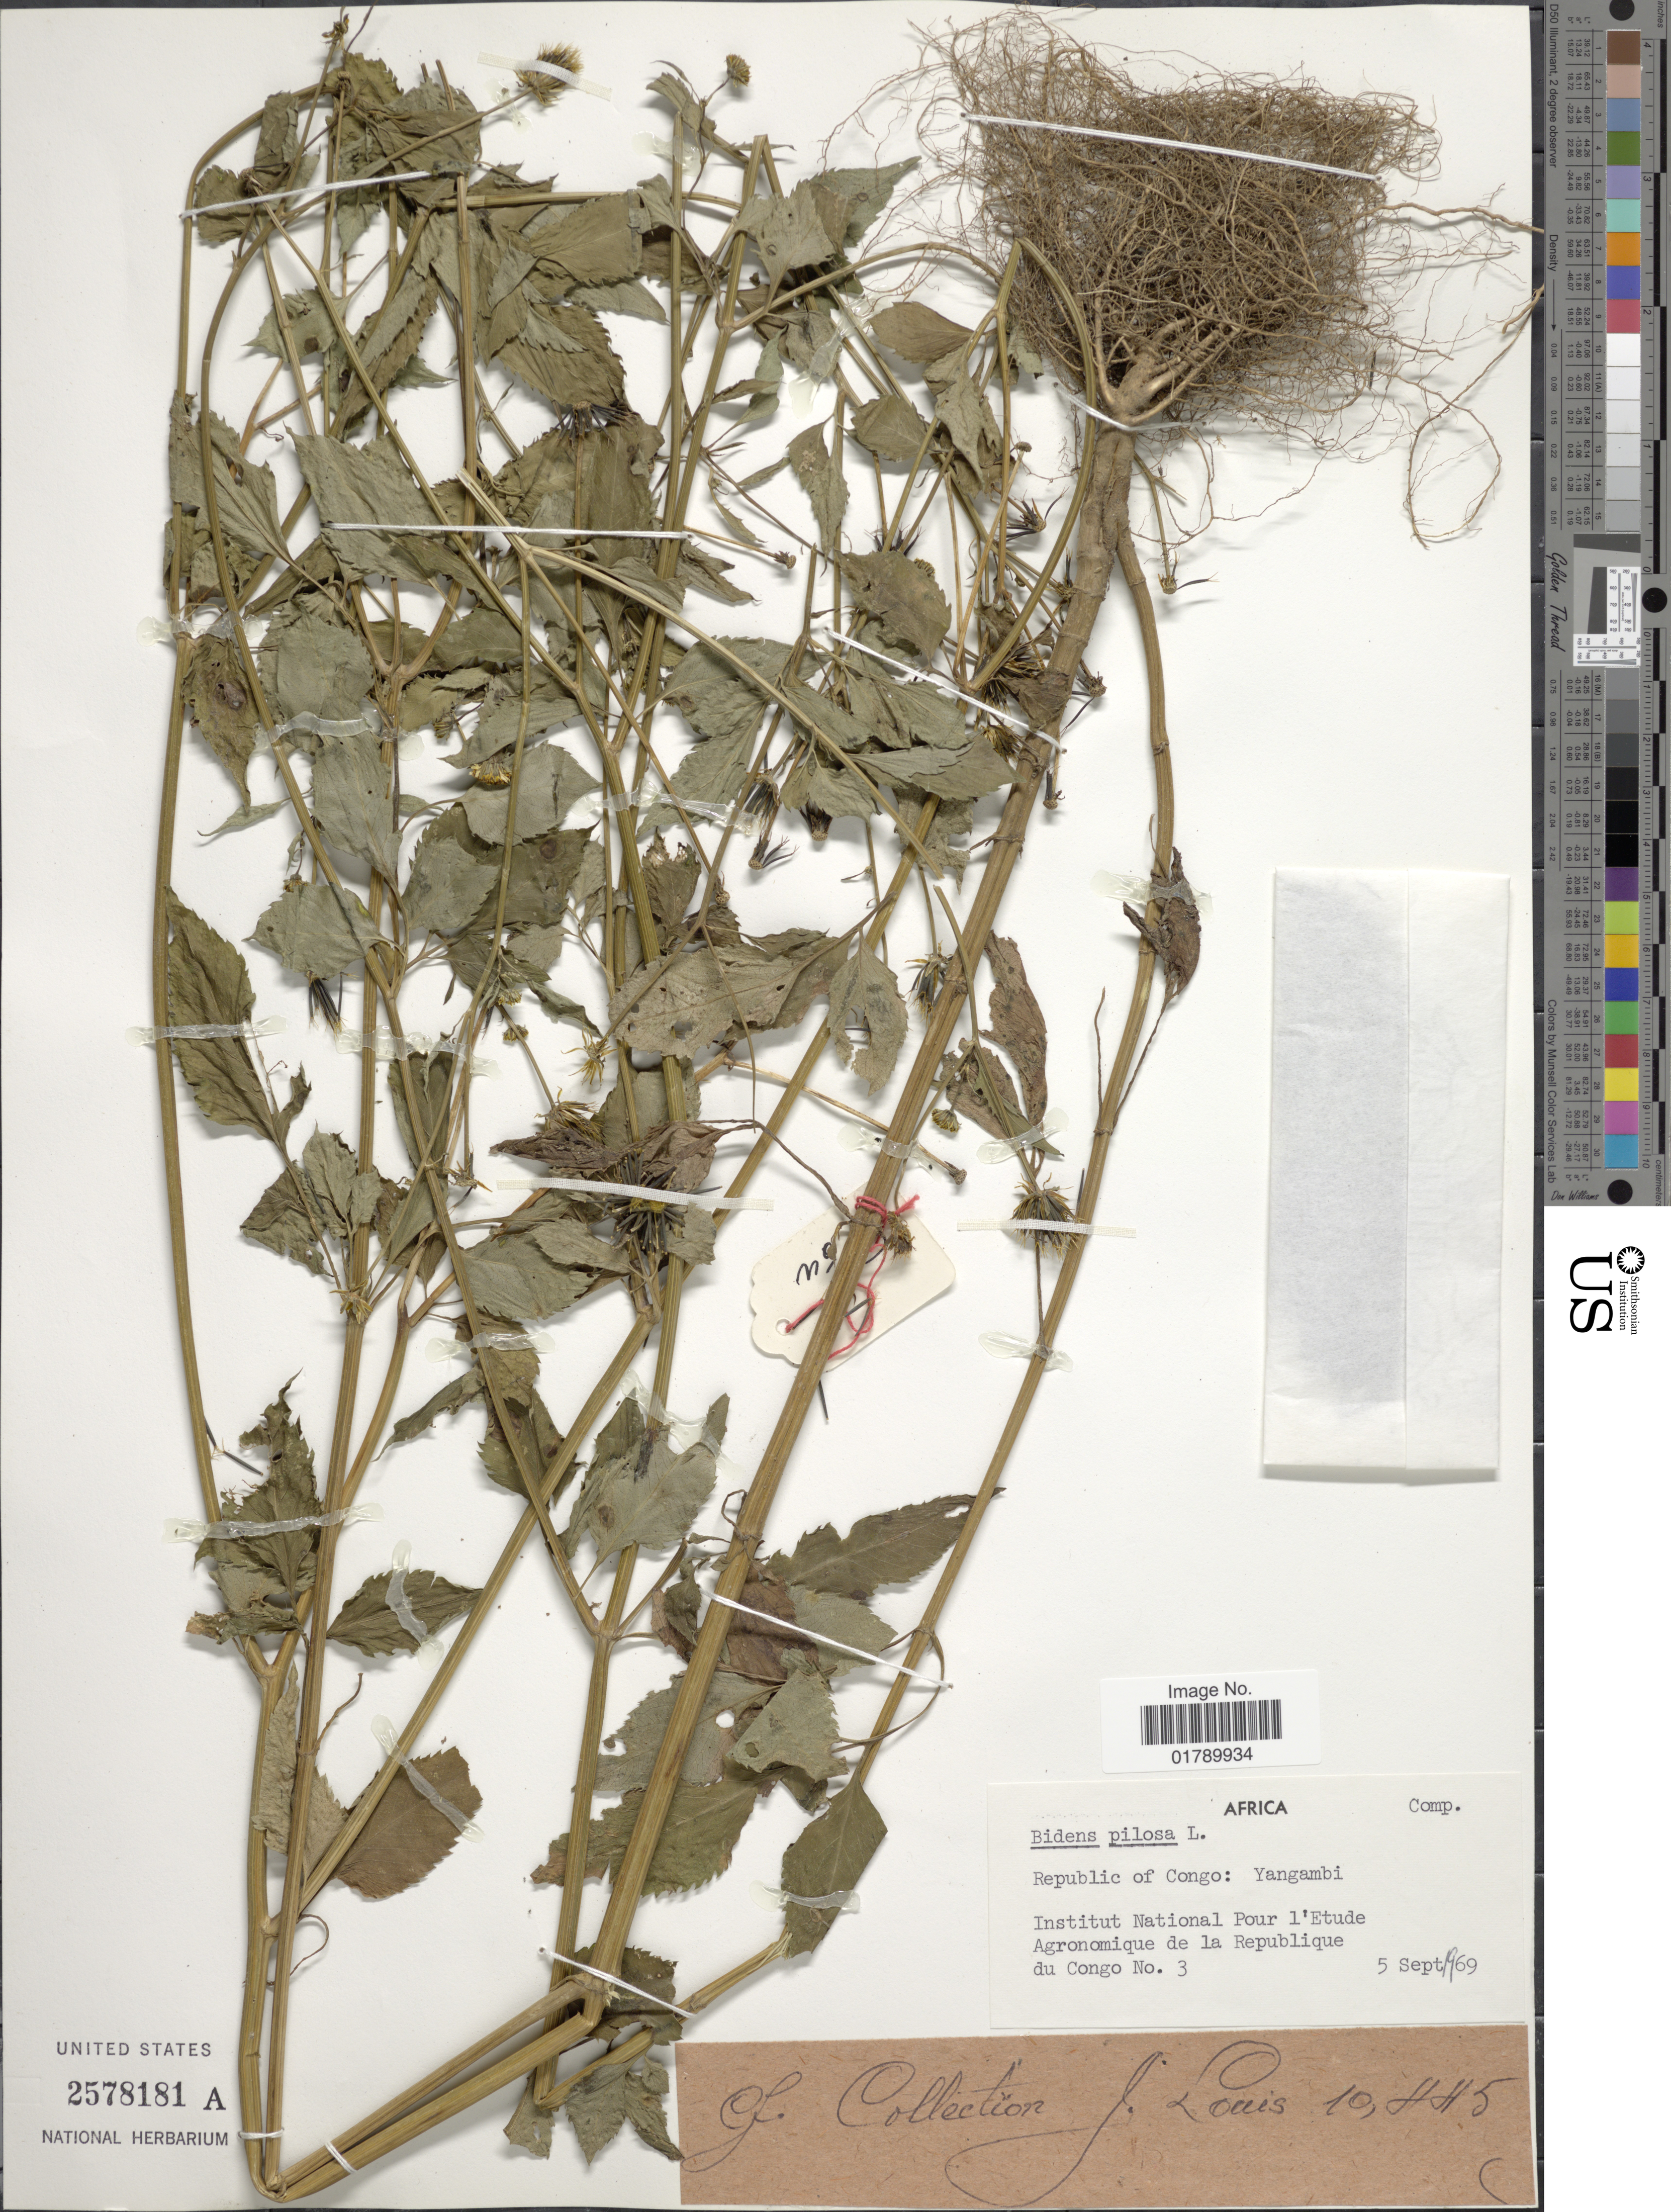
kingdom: Plantae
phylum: Tracheophyta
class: Magnoliopsida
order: Asterales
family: Asteraceae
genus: Bidens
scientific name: Bidens pilosa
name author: L.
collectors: J. Louis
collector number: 10445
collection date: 1969-09-05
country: Congo, Democratic Republic of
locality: Institut National pour l'Etude Agronomique de la Republique du Congo [unsure placement] Yangambi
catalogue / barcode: US 2578181A